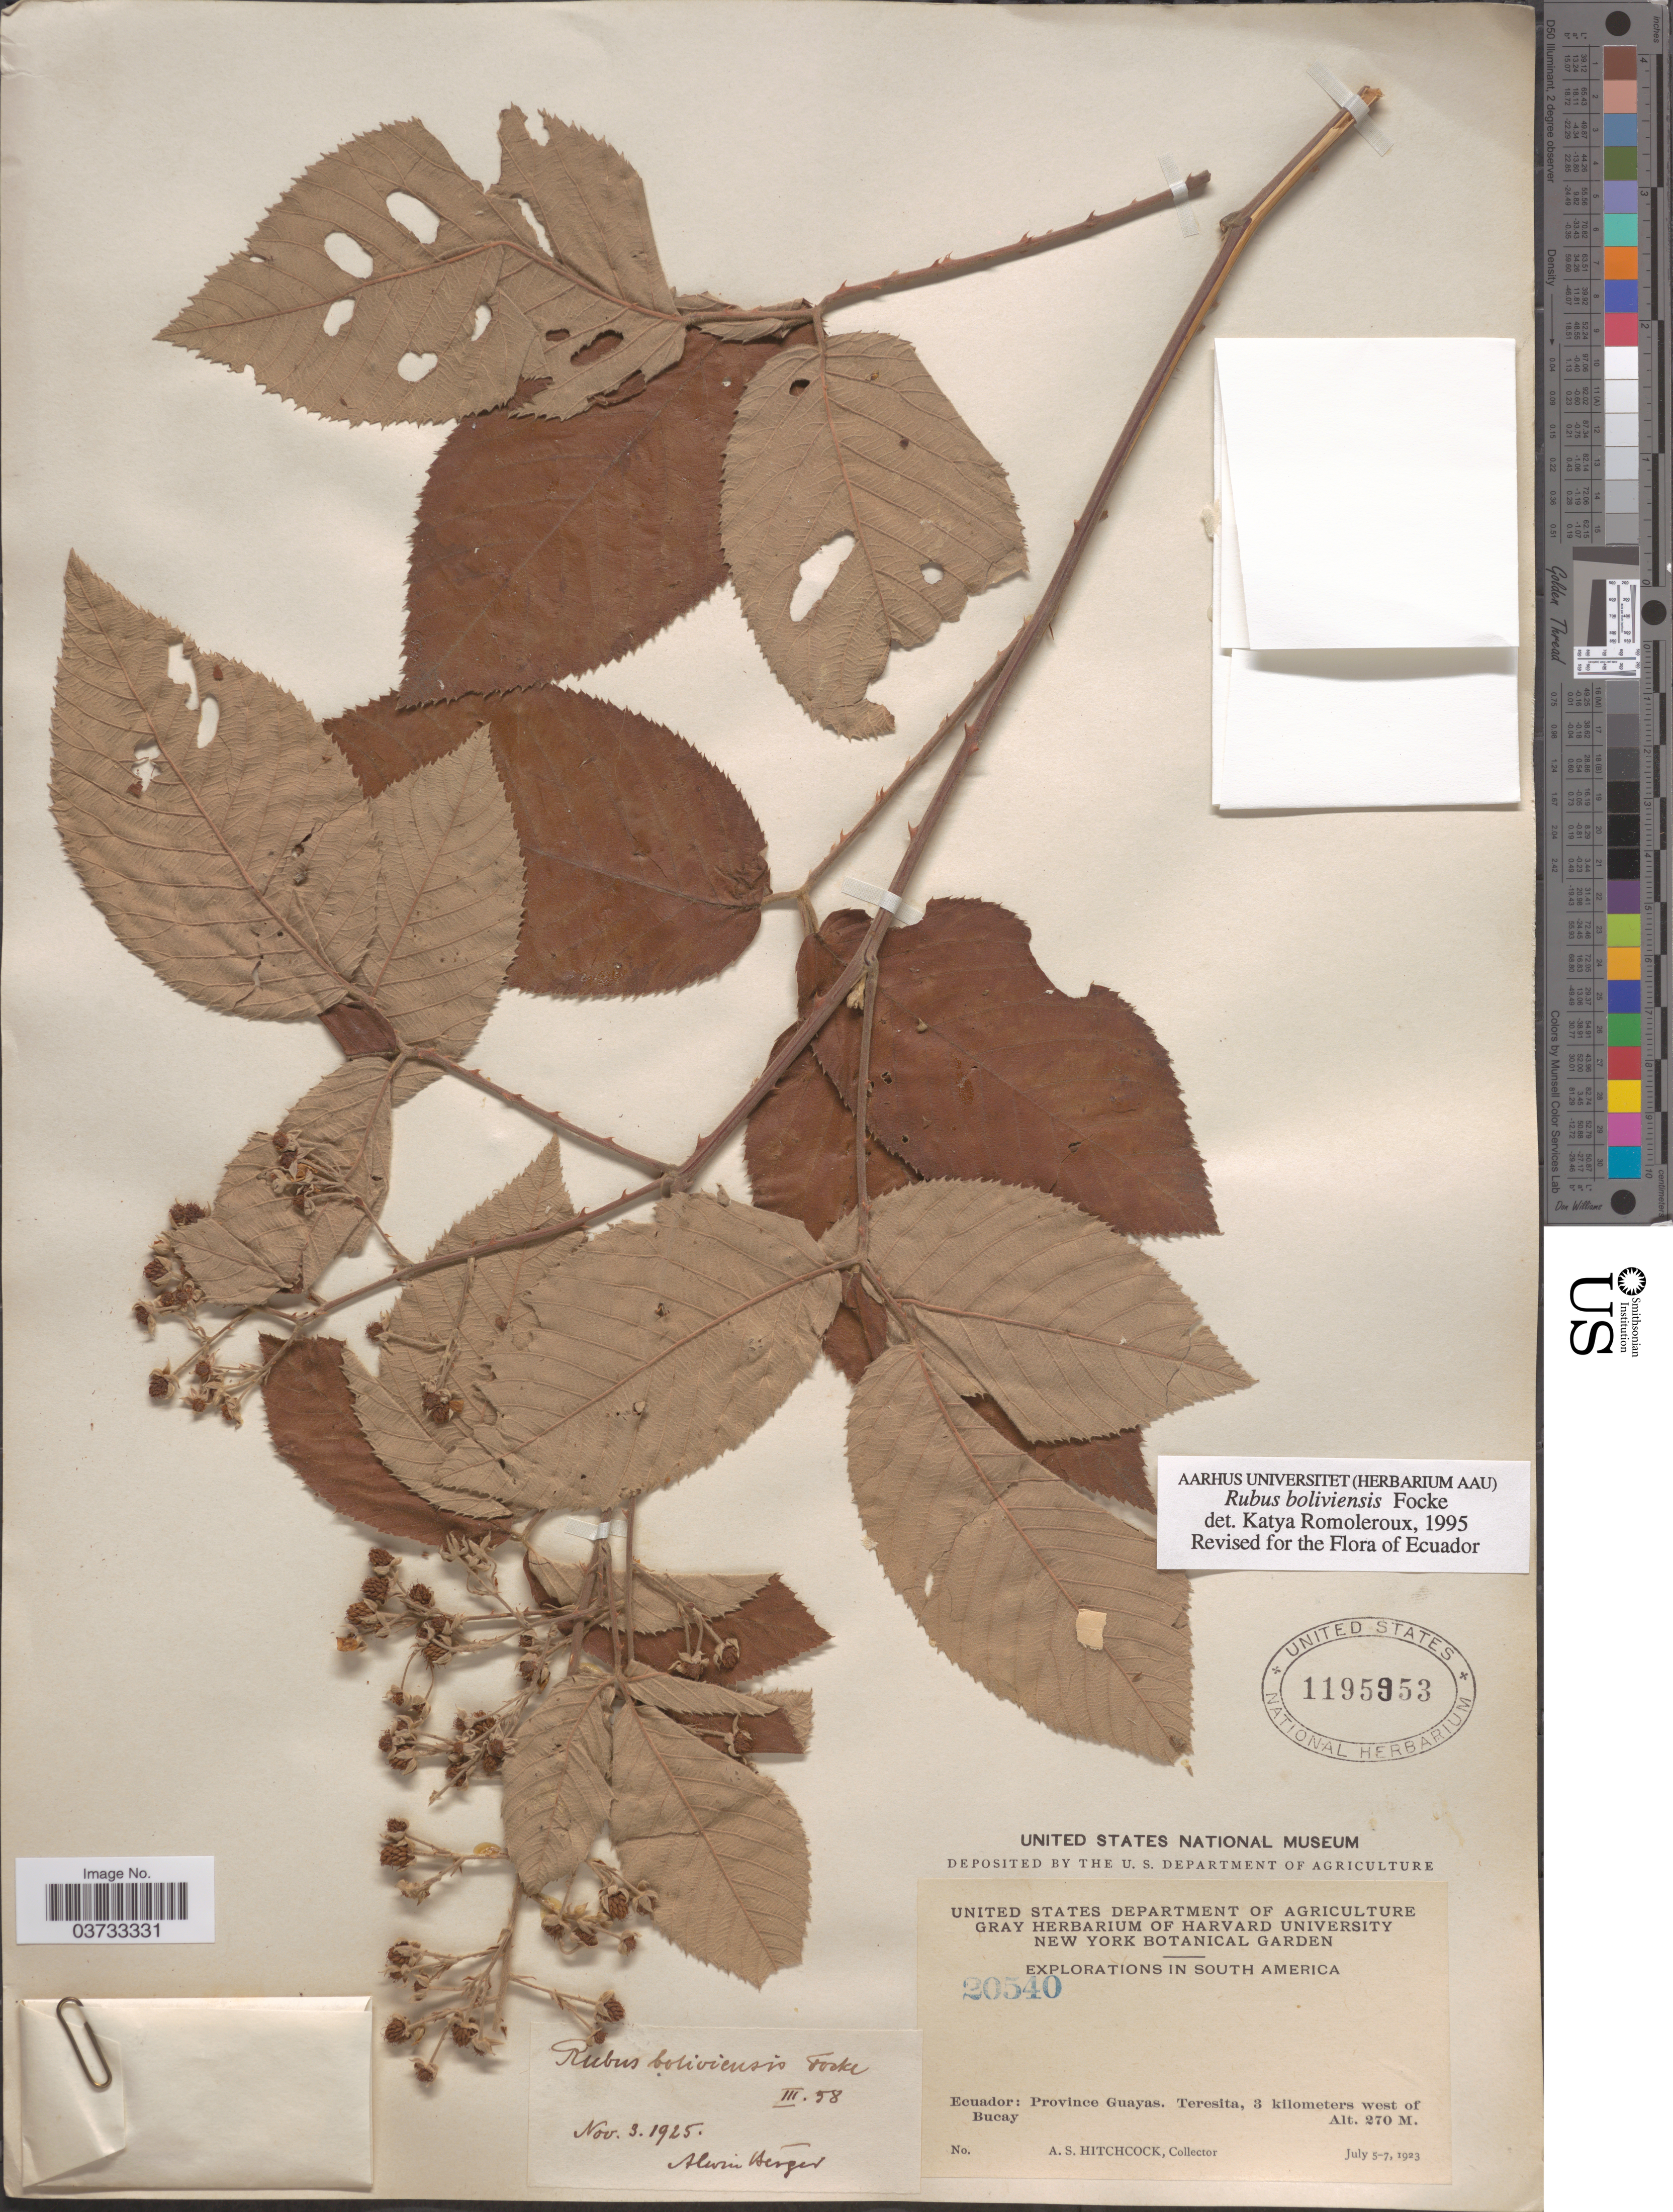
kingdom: Plantae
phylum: Tracheophyta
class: Magnoliopsida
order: Rosales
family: Rosaceae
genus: Rubus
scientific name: Rubus boliviensis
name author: Focke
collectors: A. S. Hitchcock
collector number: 20540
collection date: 1923-07-05/1923-07-07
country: Ecuador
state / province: Guayas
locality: Teresita, 3 kilometers west of Bucay.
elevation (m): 270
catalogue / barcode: US 1195953